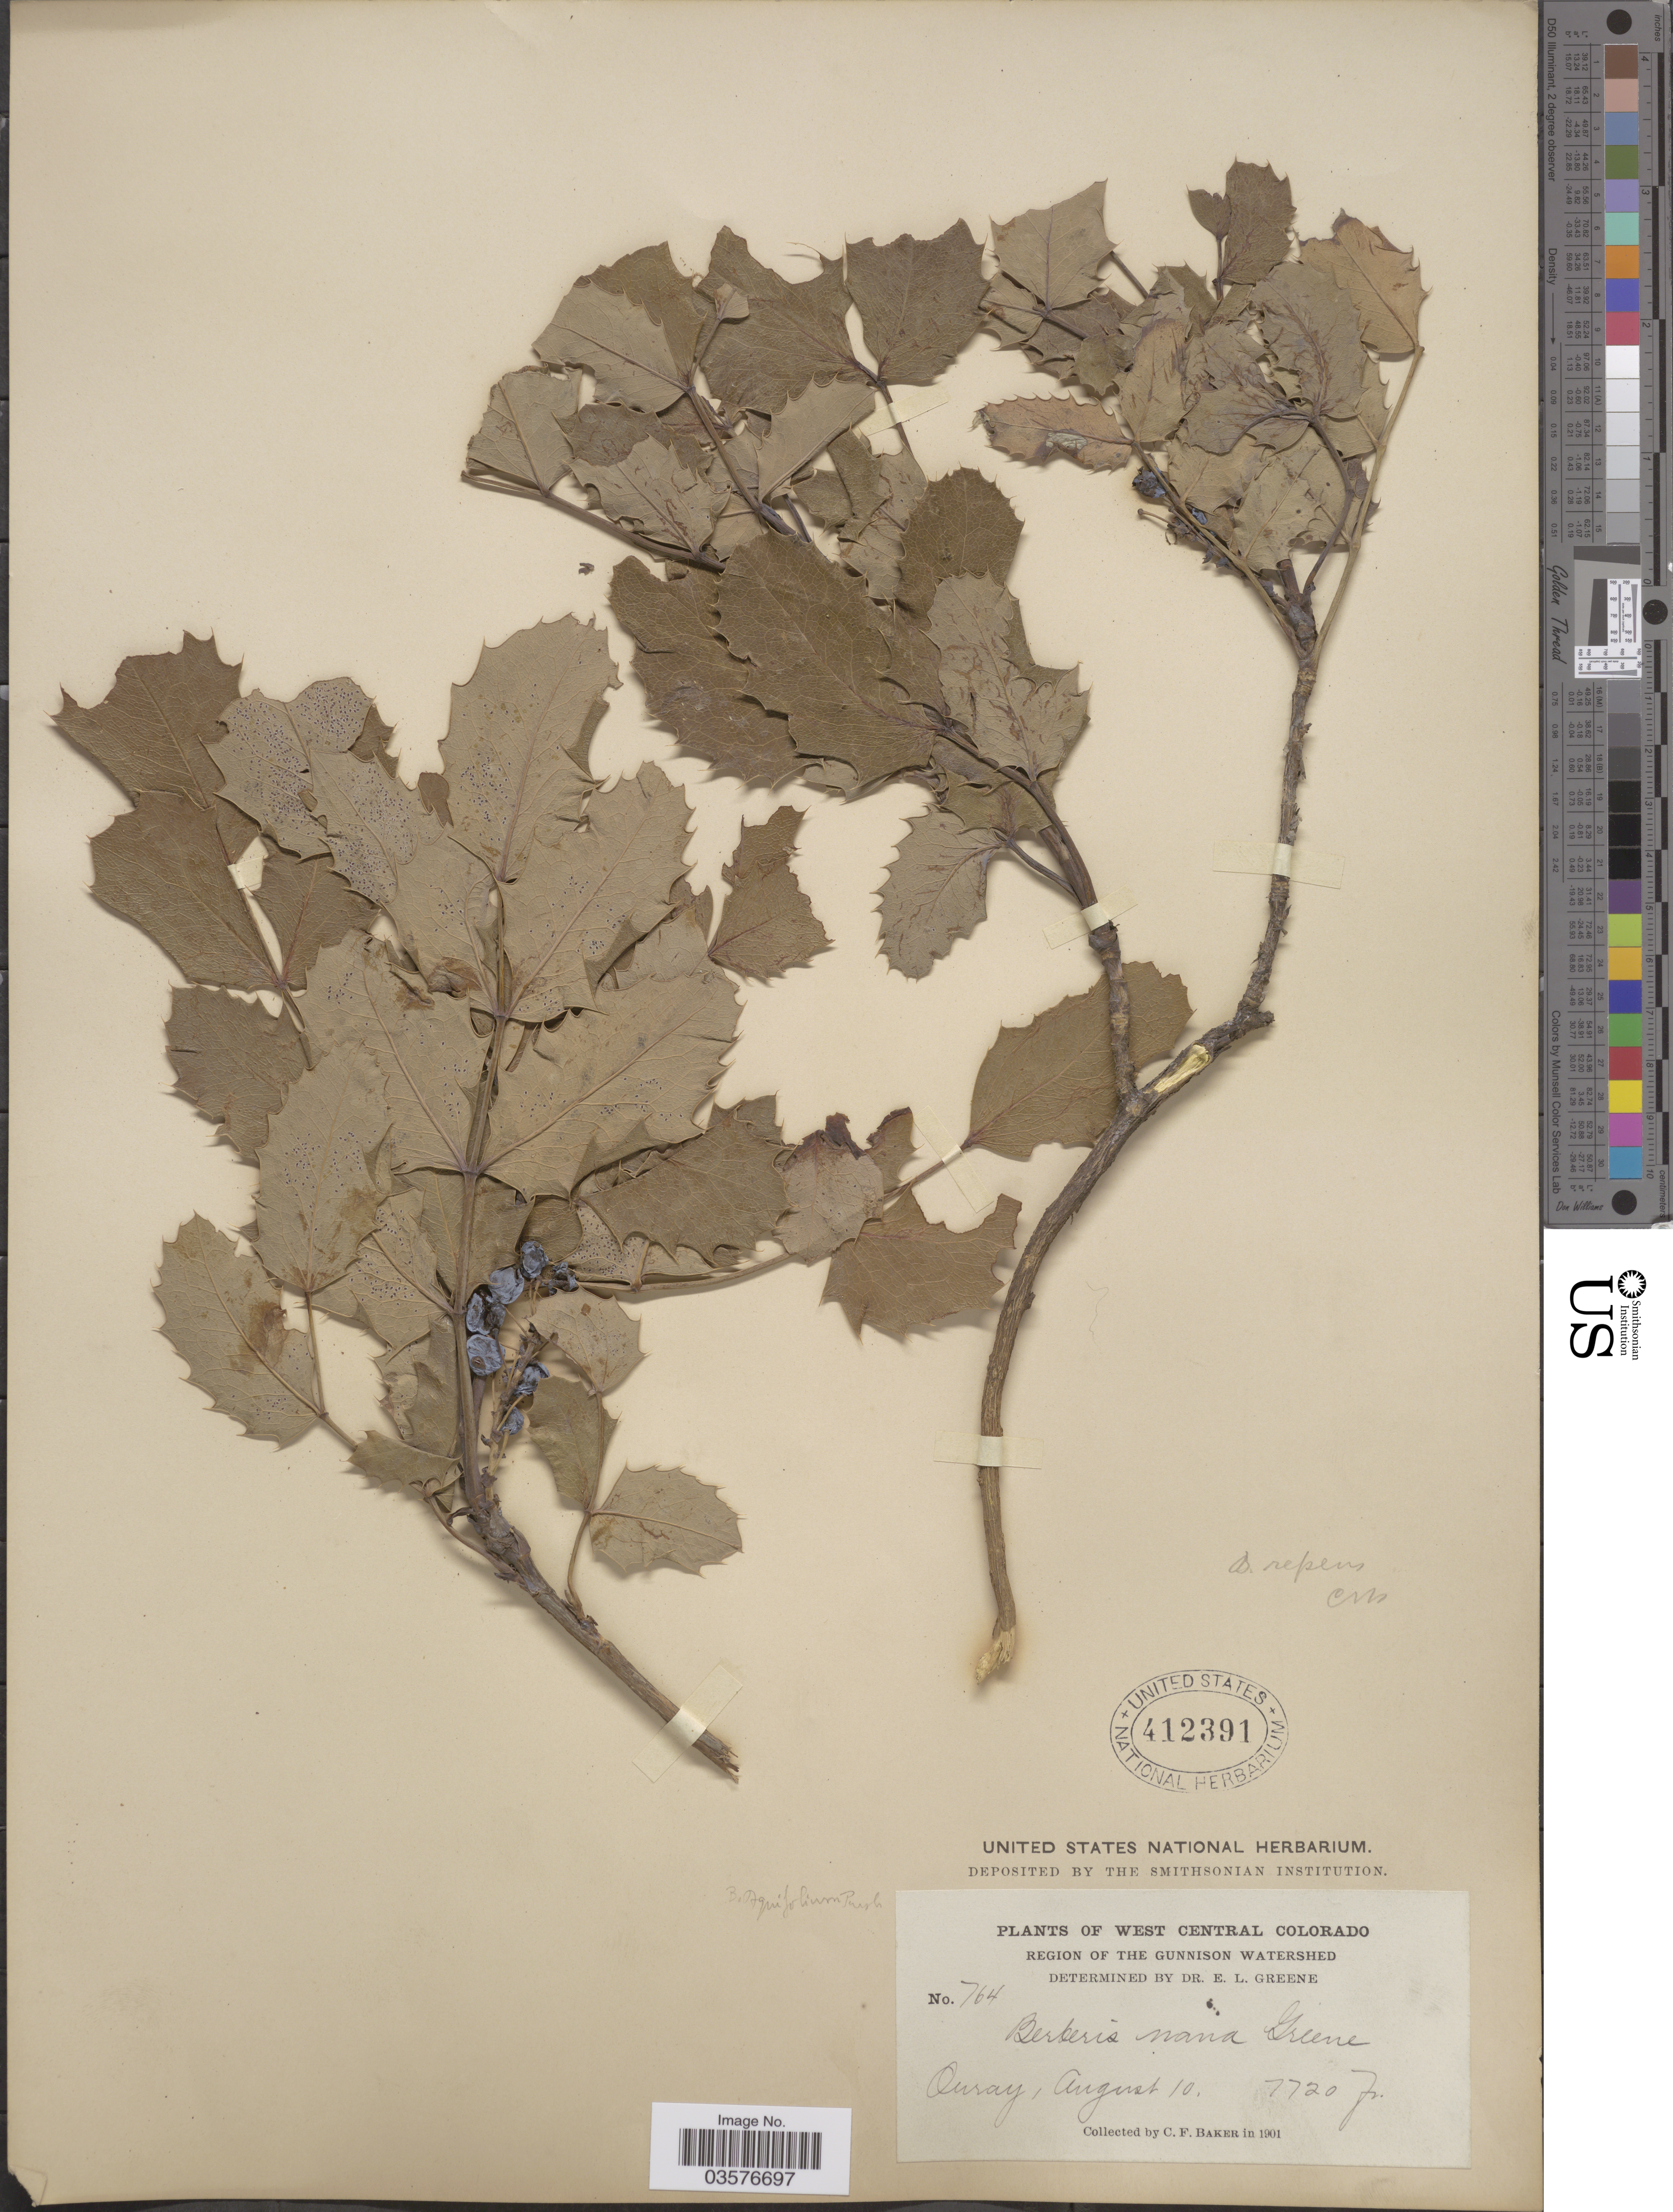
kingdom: Plantae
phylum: Tracheophyta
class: Magnoliopsida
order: Ranunculales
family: Berberidaceae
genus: Mahonia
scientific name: Mahonia repens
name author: (Lindl.) G. Don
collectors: C. F. Baker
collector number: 764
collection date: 1901-08-10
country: United States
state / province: Colorado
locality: West Central Colorado. Region of The Gunnison Watershed. Ouray.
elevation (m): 2353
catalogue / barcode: US 412391